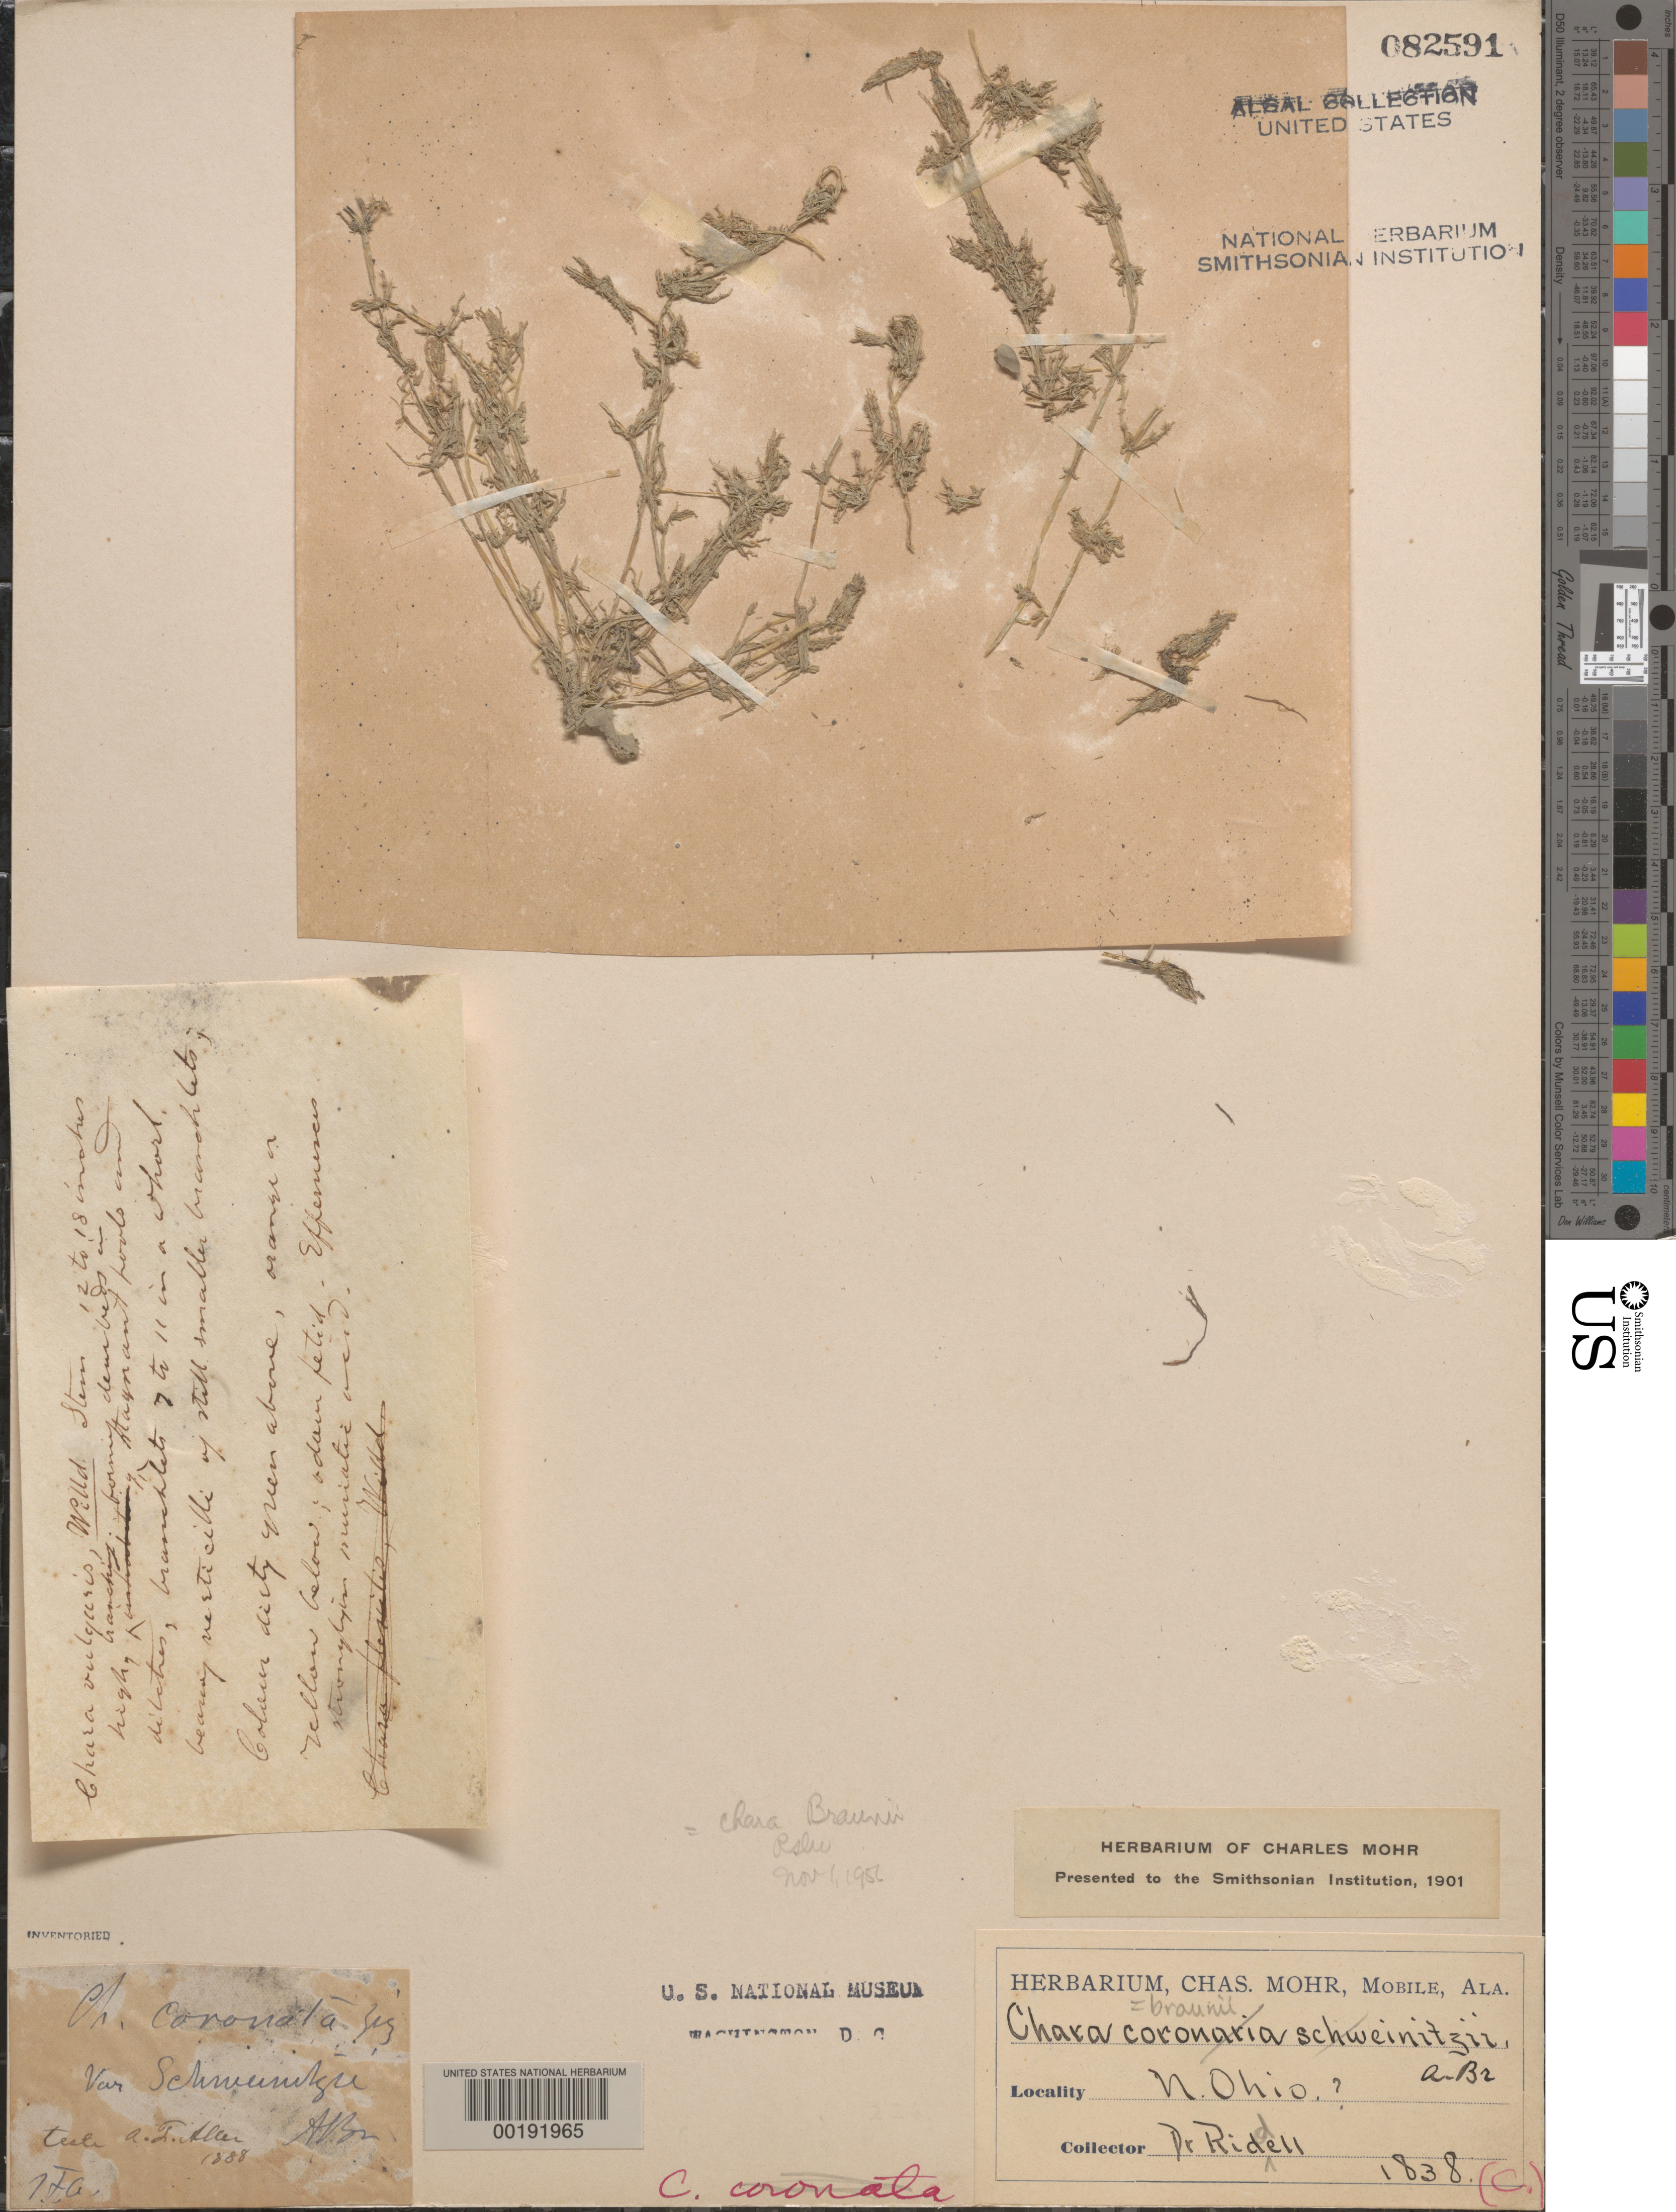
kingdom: Plantae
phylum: Charophyta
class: Charophyceae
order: Charales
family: Characeae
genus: Chara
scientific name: Chara braunii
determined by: Wood, R. D.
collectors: J. Riddell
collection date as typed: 1838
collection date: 1838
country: United States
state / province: Ohio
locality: Northern Ohio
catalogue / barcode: US 82591